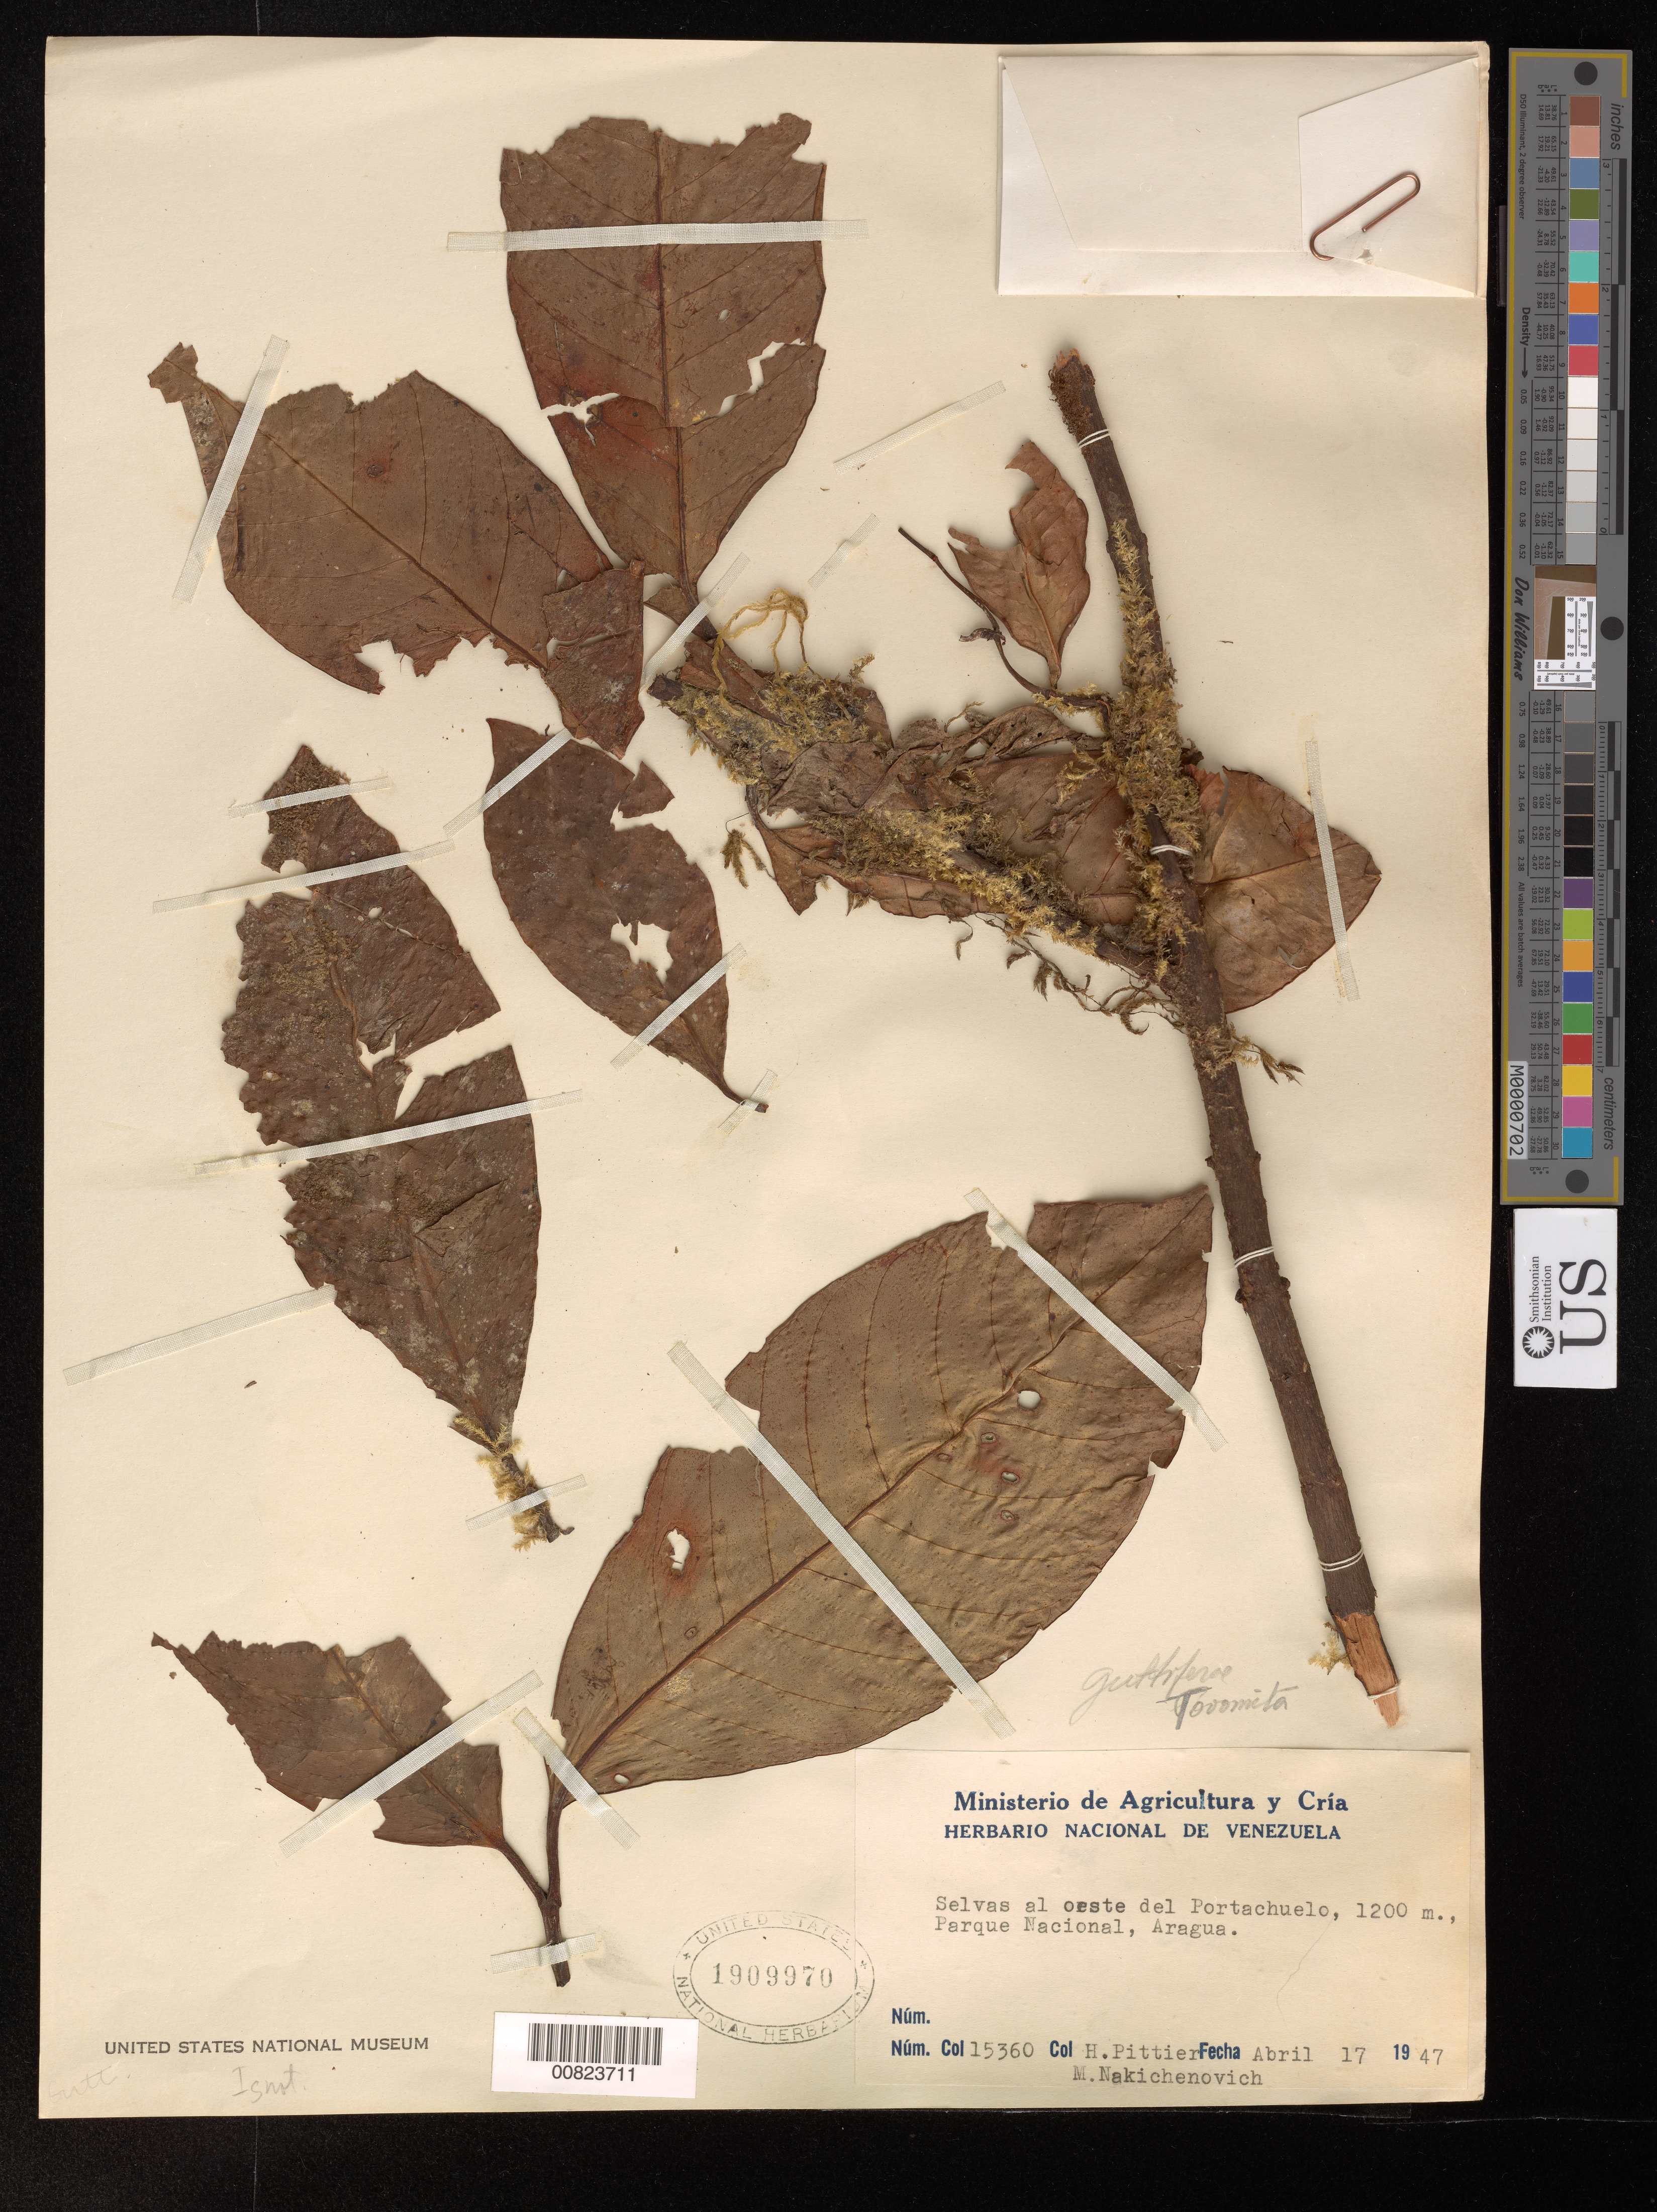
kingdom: Plantae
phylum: Tracheophyta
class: Magnoliopsida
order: Malpighiales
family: Clusiaceae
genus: Tovomita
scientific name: Tovomita sp.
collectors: H. F. Pittier & M. Nakichenovich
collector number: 15360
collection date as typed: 17-Apr-47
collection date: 1947-04-17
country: Venezuela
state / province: Aragua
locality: Portachuelo, al oeste, Parque Nacional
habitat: Selvas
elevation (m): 1200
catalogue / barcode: US 1909970